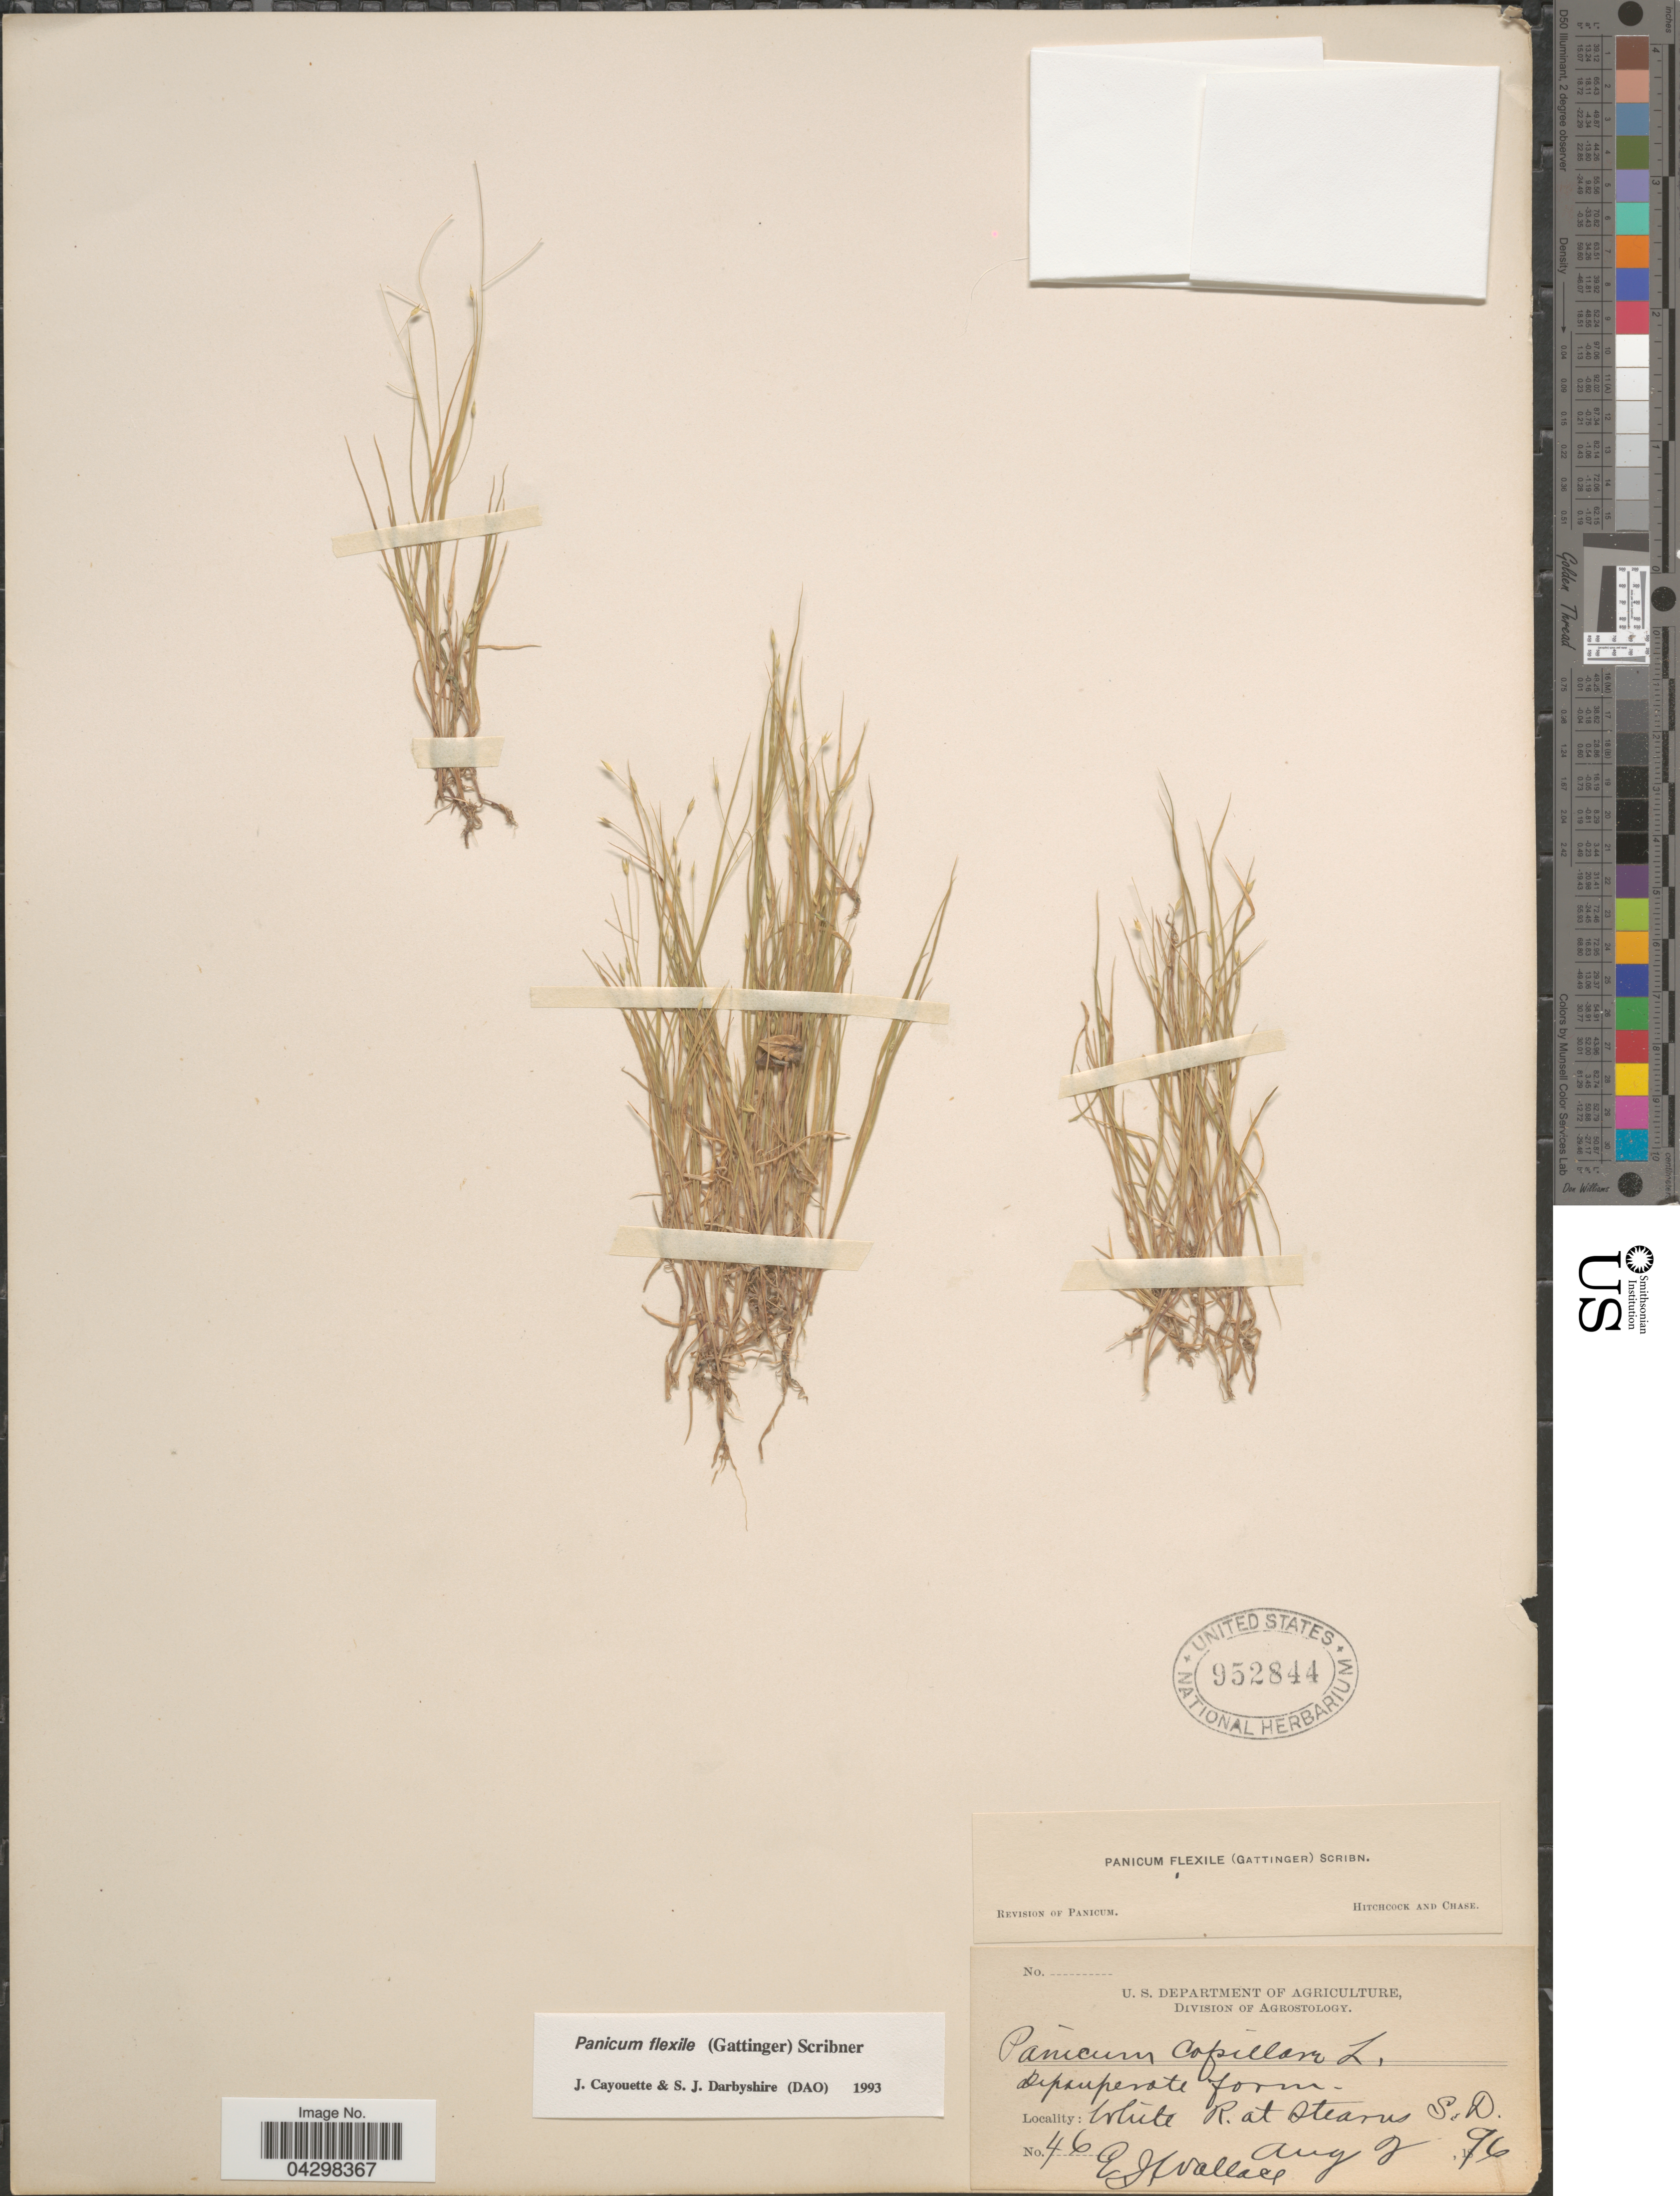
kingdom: Plantae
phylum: Tracheophyta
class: Liliopsida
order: Poales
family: Poaceae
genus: Panicum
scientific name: Panicum flexile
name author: (Gatt.) Scribn.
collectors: E. J. Wallace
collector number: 46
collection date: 1896-08-02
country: United States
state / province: South Dakota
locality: White R. at Stearns.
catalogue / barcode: US 952844